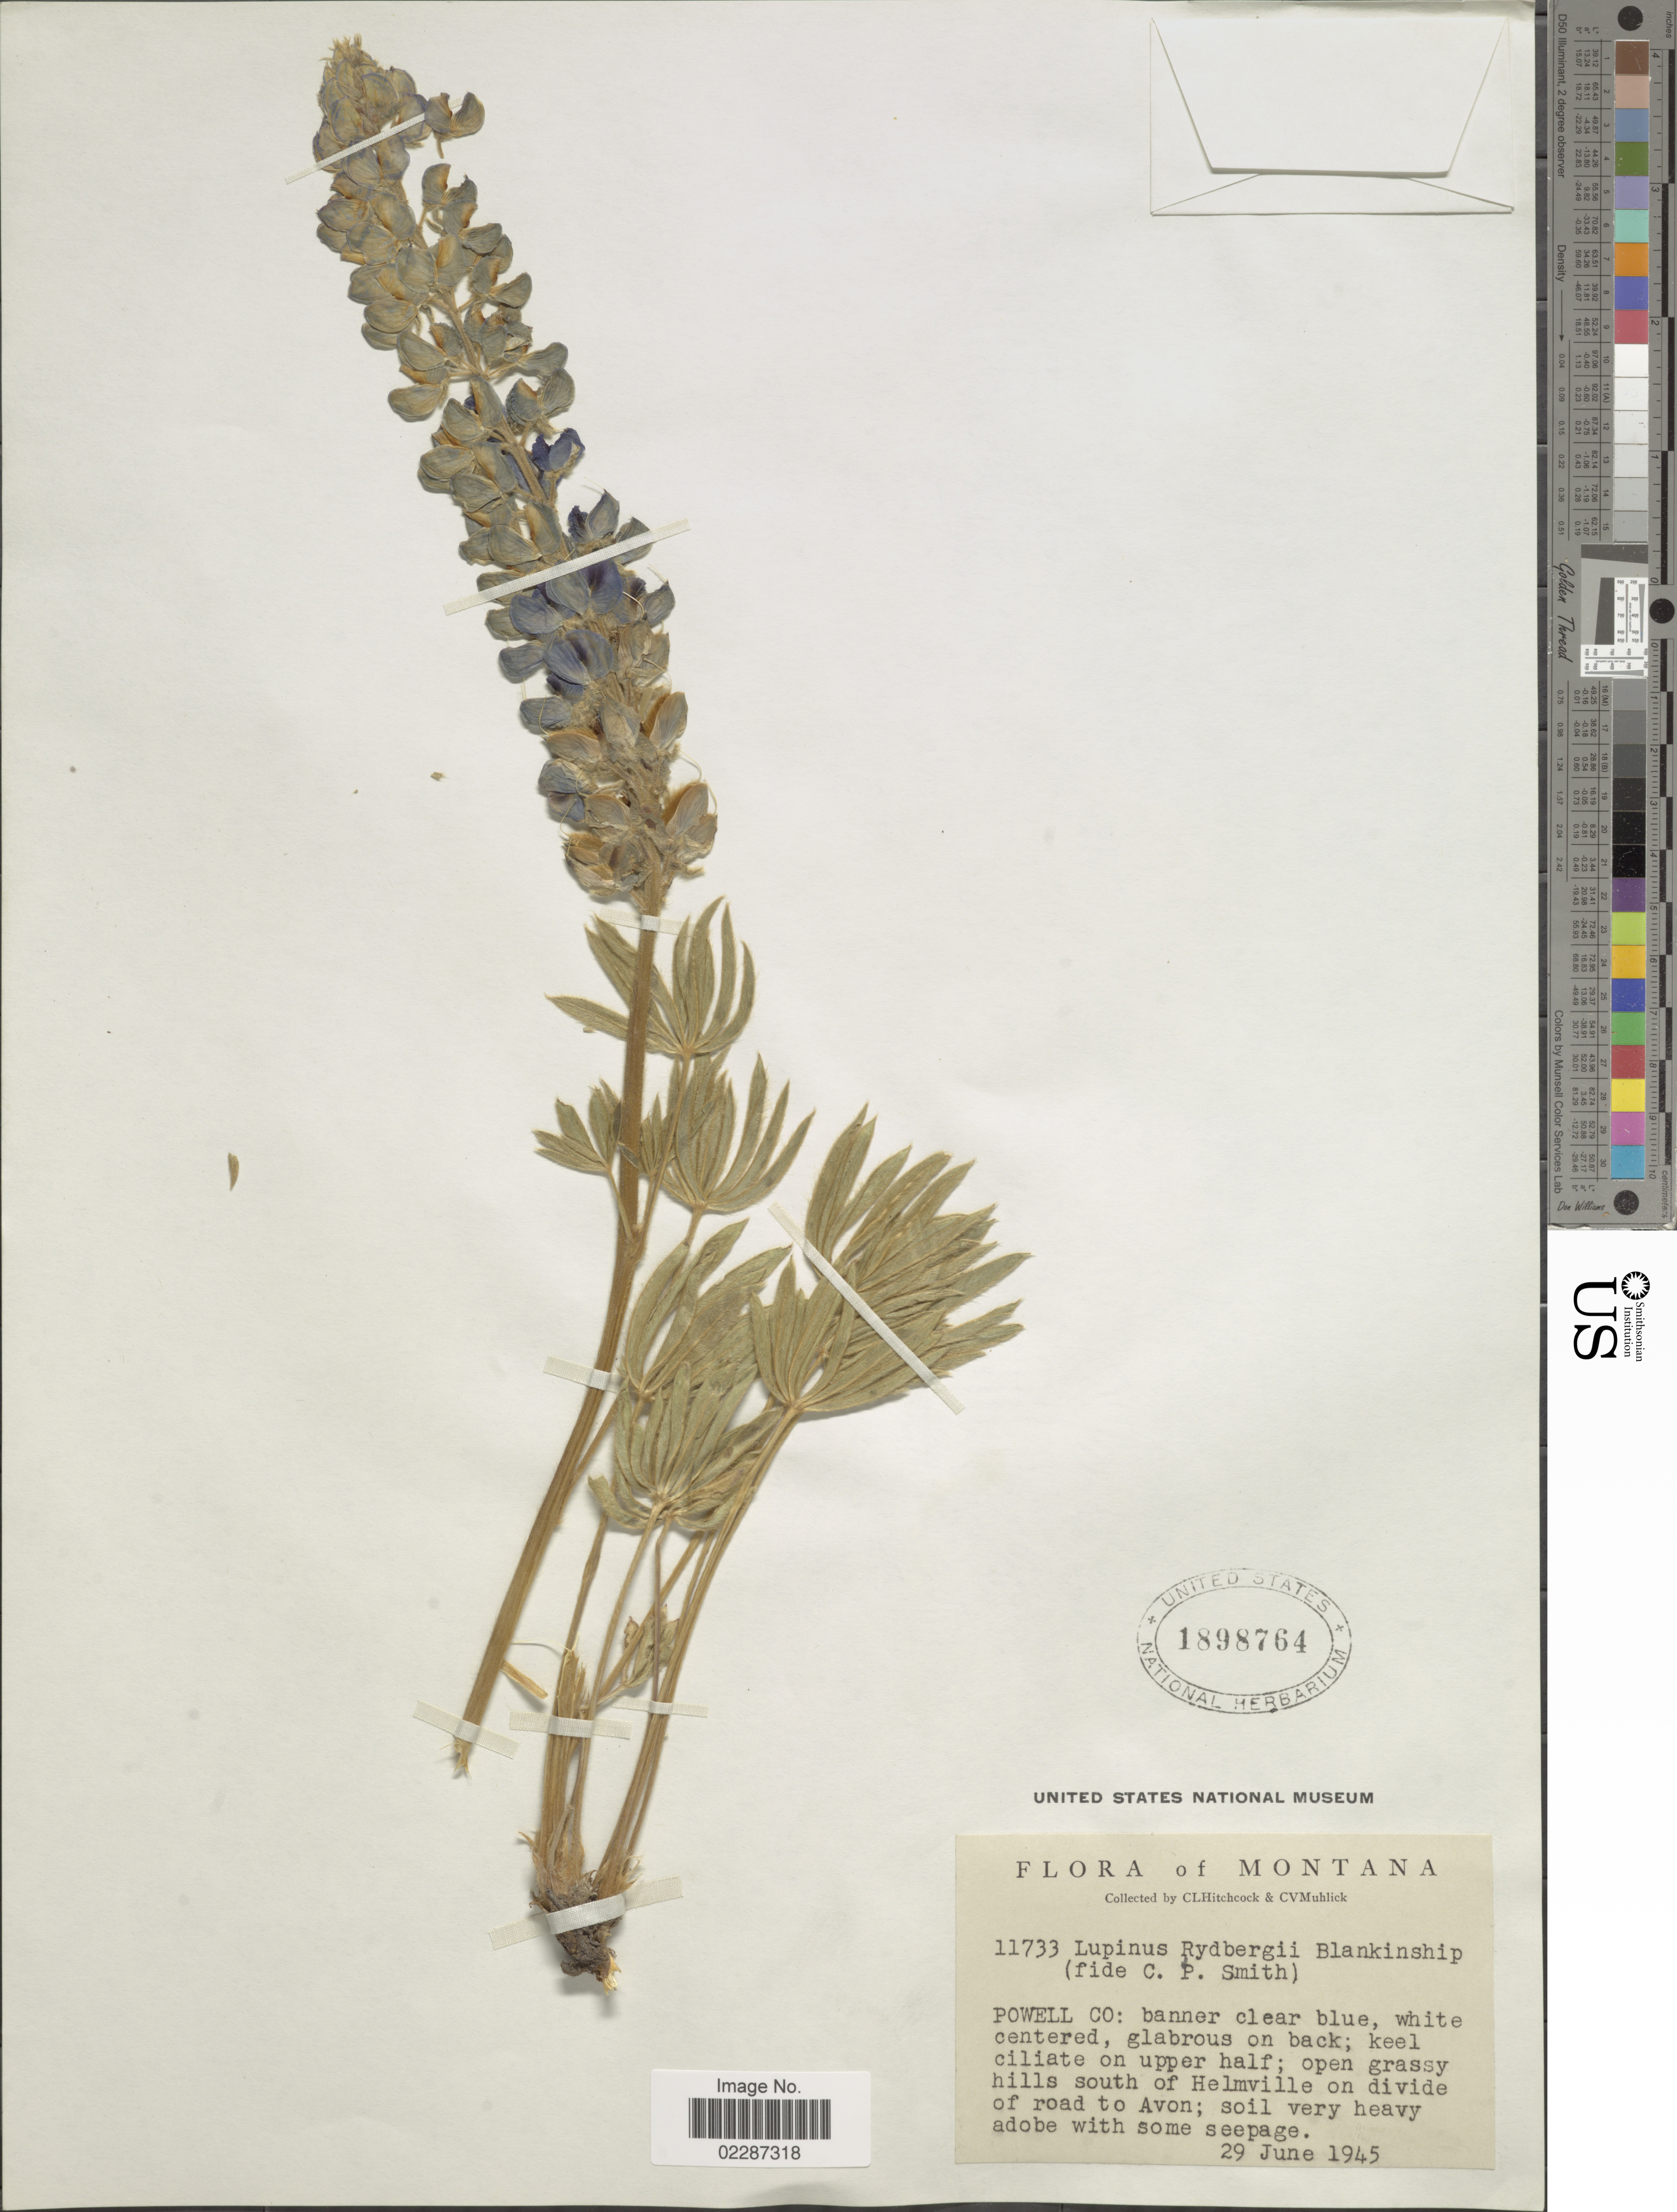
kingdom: Plantae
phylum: Tracheophyta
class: Magnoliopsida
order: Fabales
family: Fabaceae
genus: Lupinus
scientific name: Lupinus rydbergii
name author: Blank.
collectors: C. L. Hitchcock & C. V. Muhlick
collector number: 11733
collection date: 1945-06-29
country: United States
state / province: Montana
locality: Powell Co.: open grassy hills south of Helmville on divide of road to Avon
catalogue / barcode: US 1898764